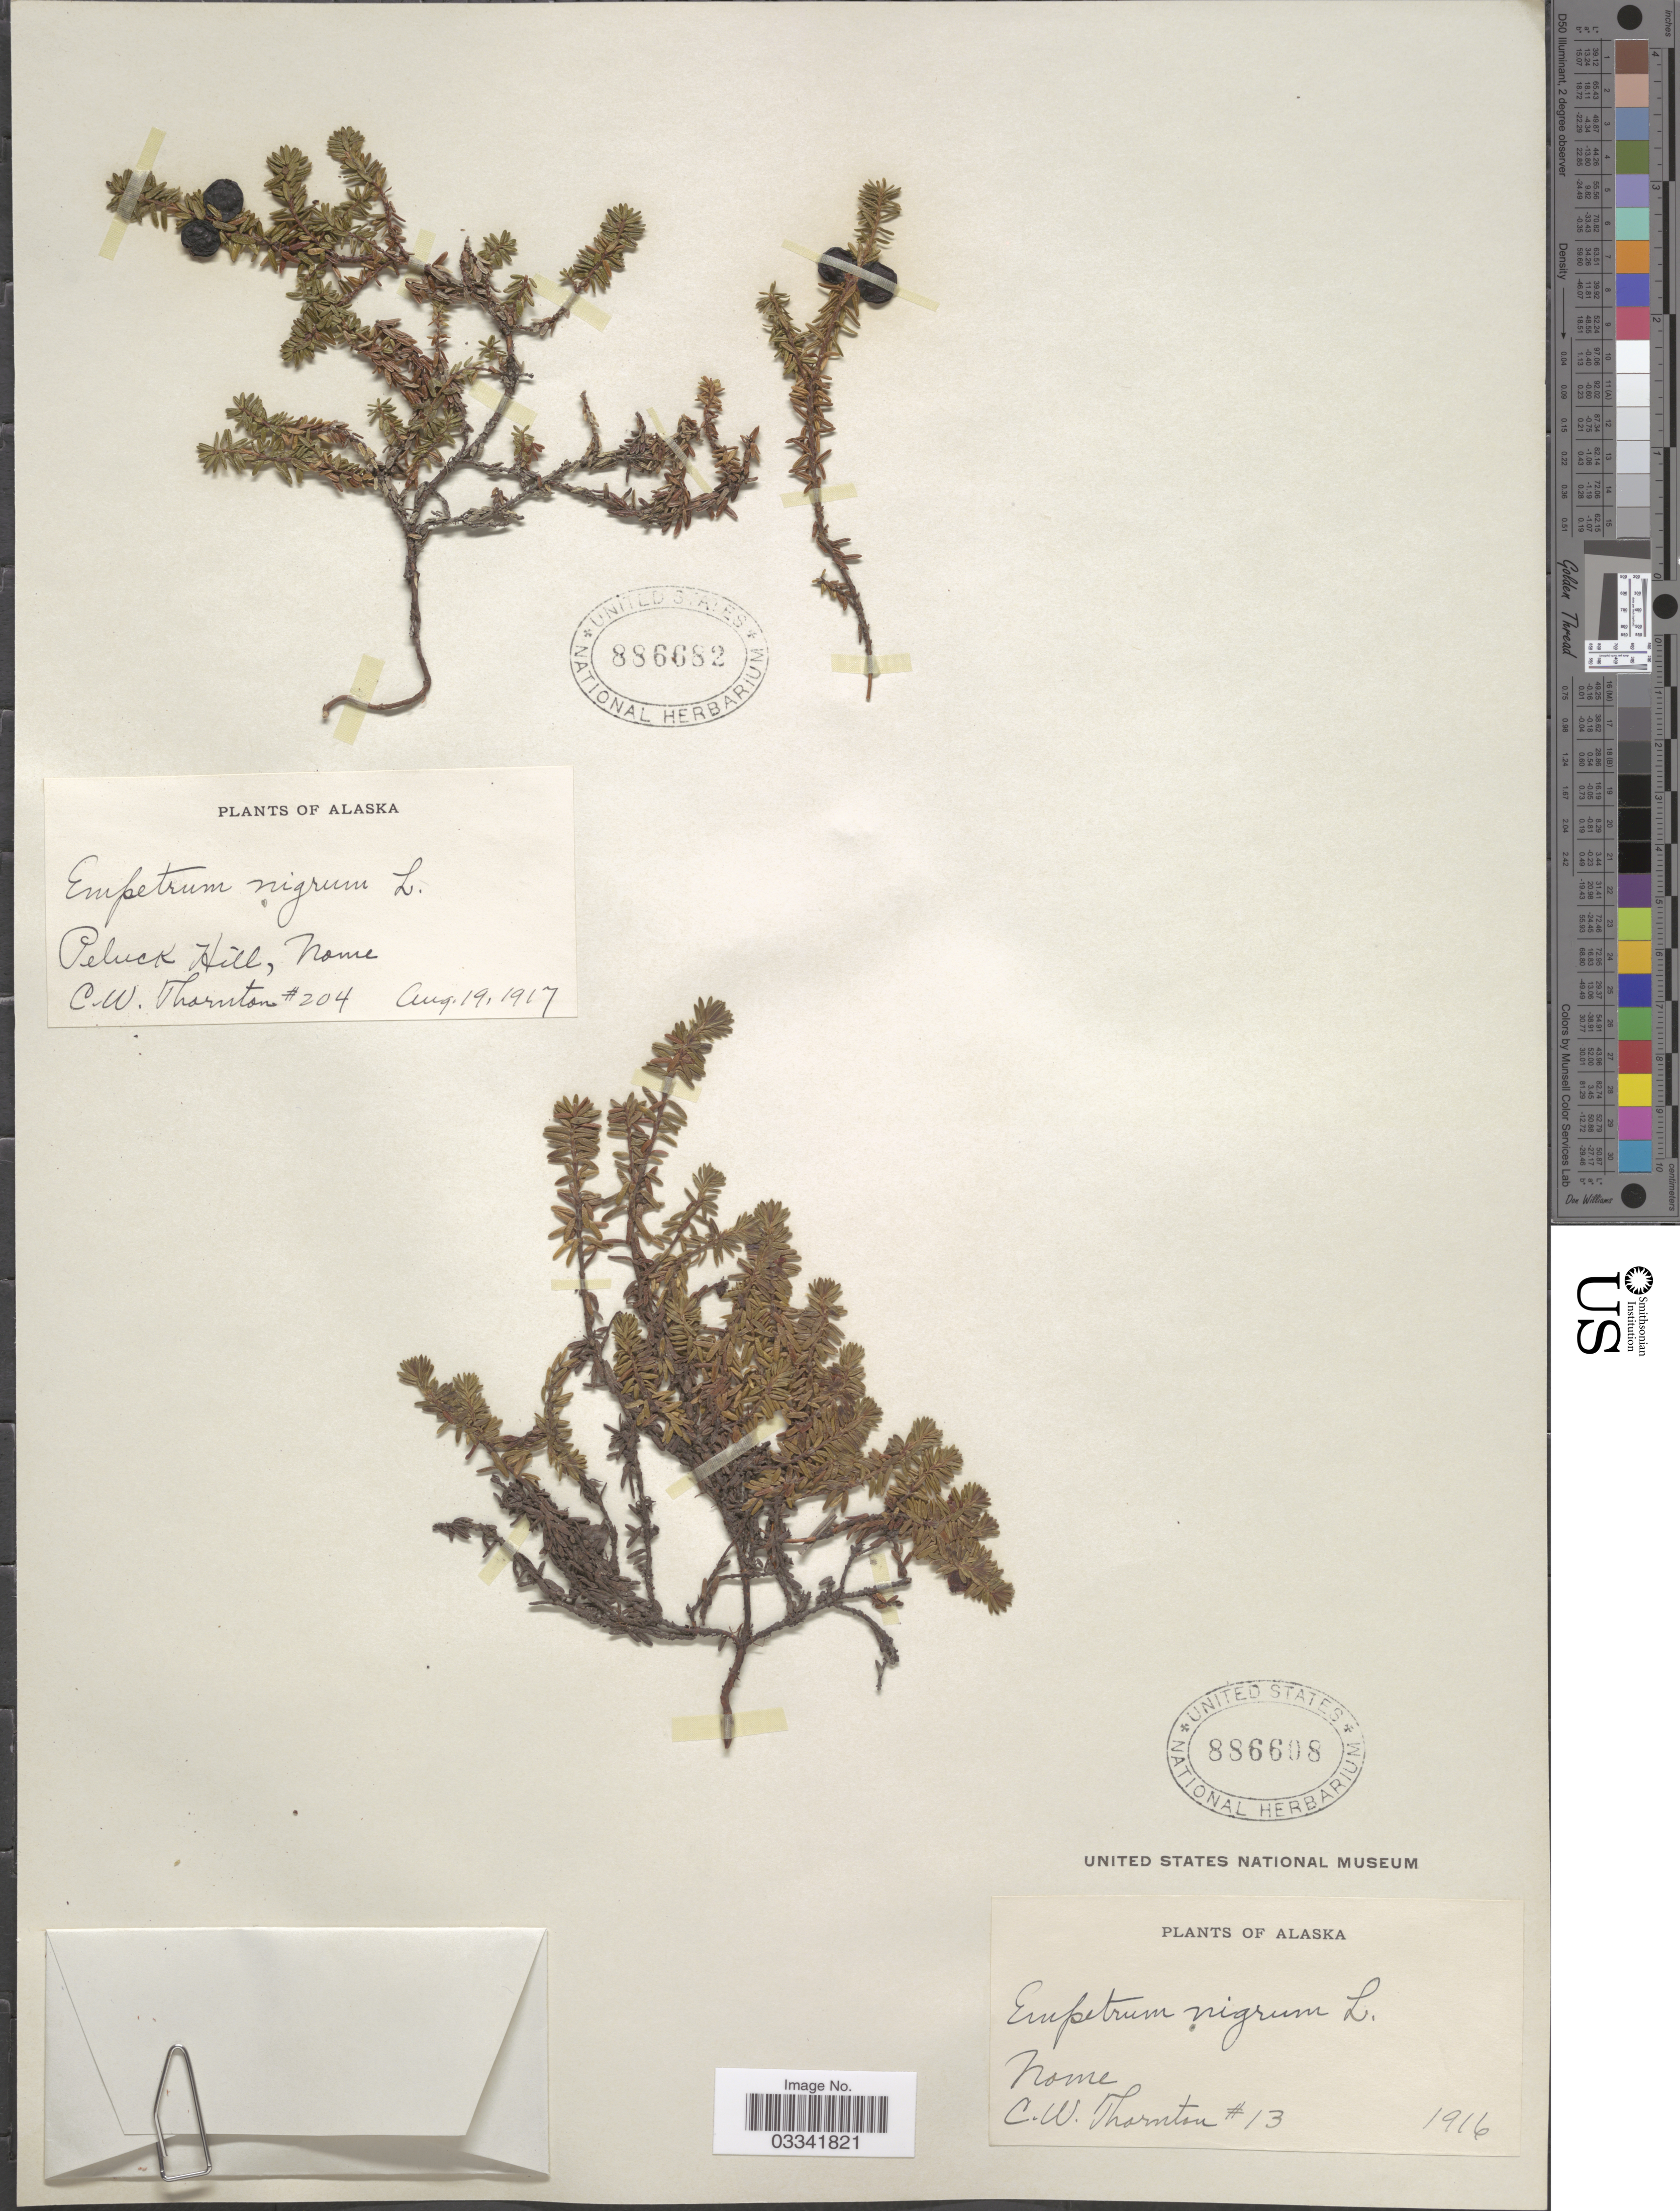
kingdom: Plantae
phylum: Tracheophyta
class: Magnoliopsida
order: Ericales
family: Ericaceae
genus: Empetrum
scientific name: Empetrum nigrum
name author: L.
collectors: C. Thornton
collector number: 204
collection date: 1917-08-19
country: United States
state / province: Alaska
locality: Peluck Hill, Nome.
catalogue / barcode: US 886682-2